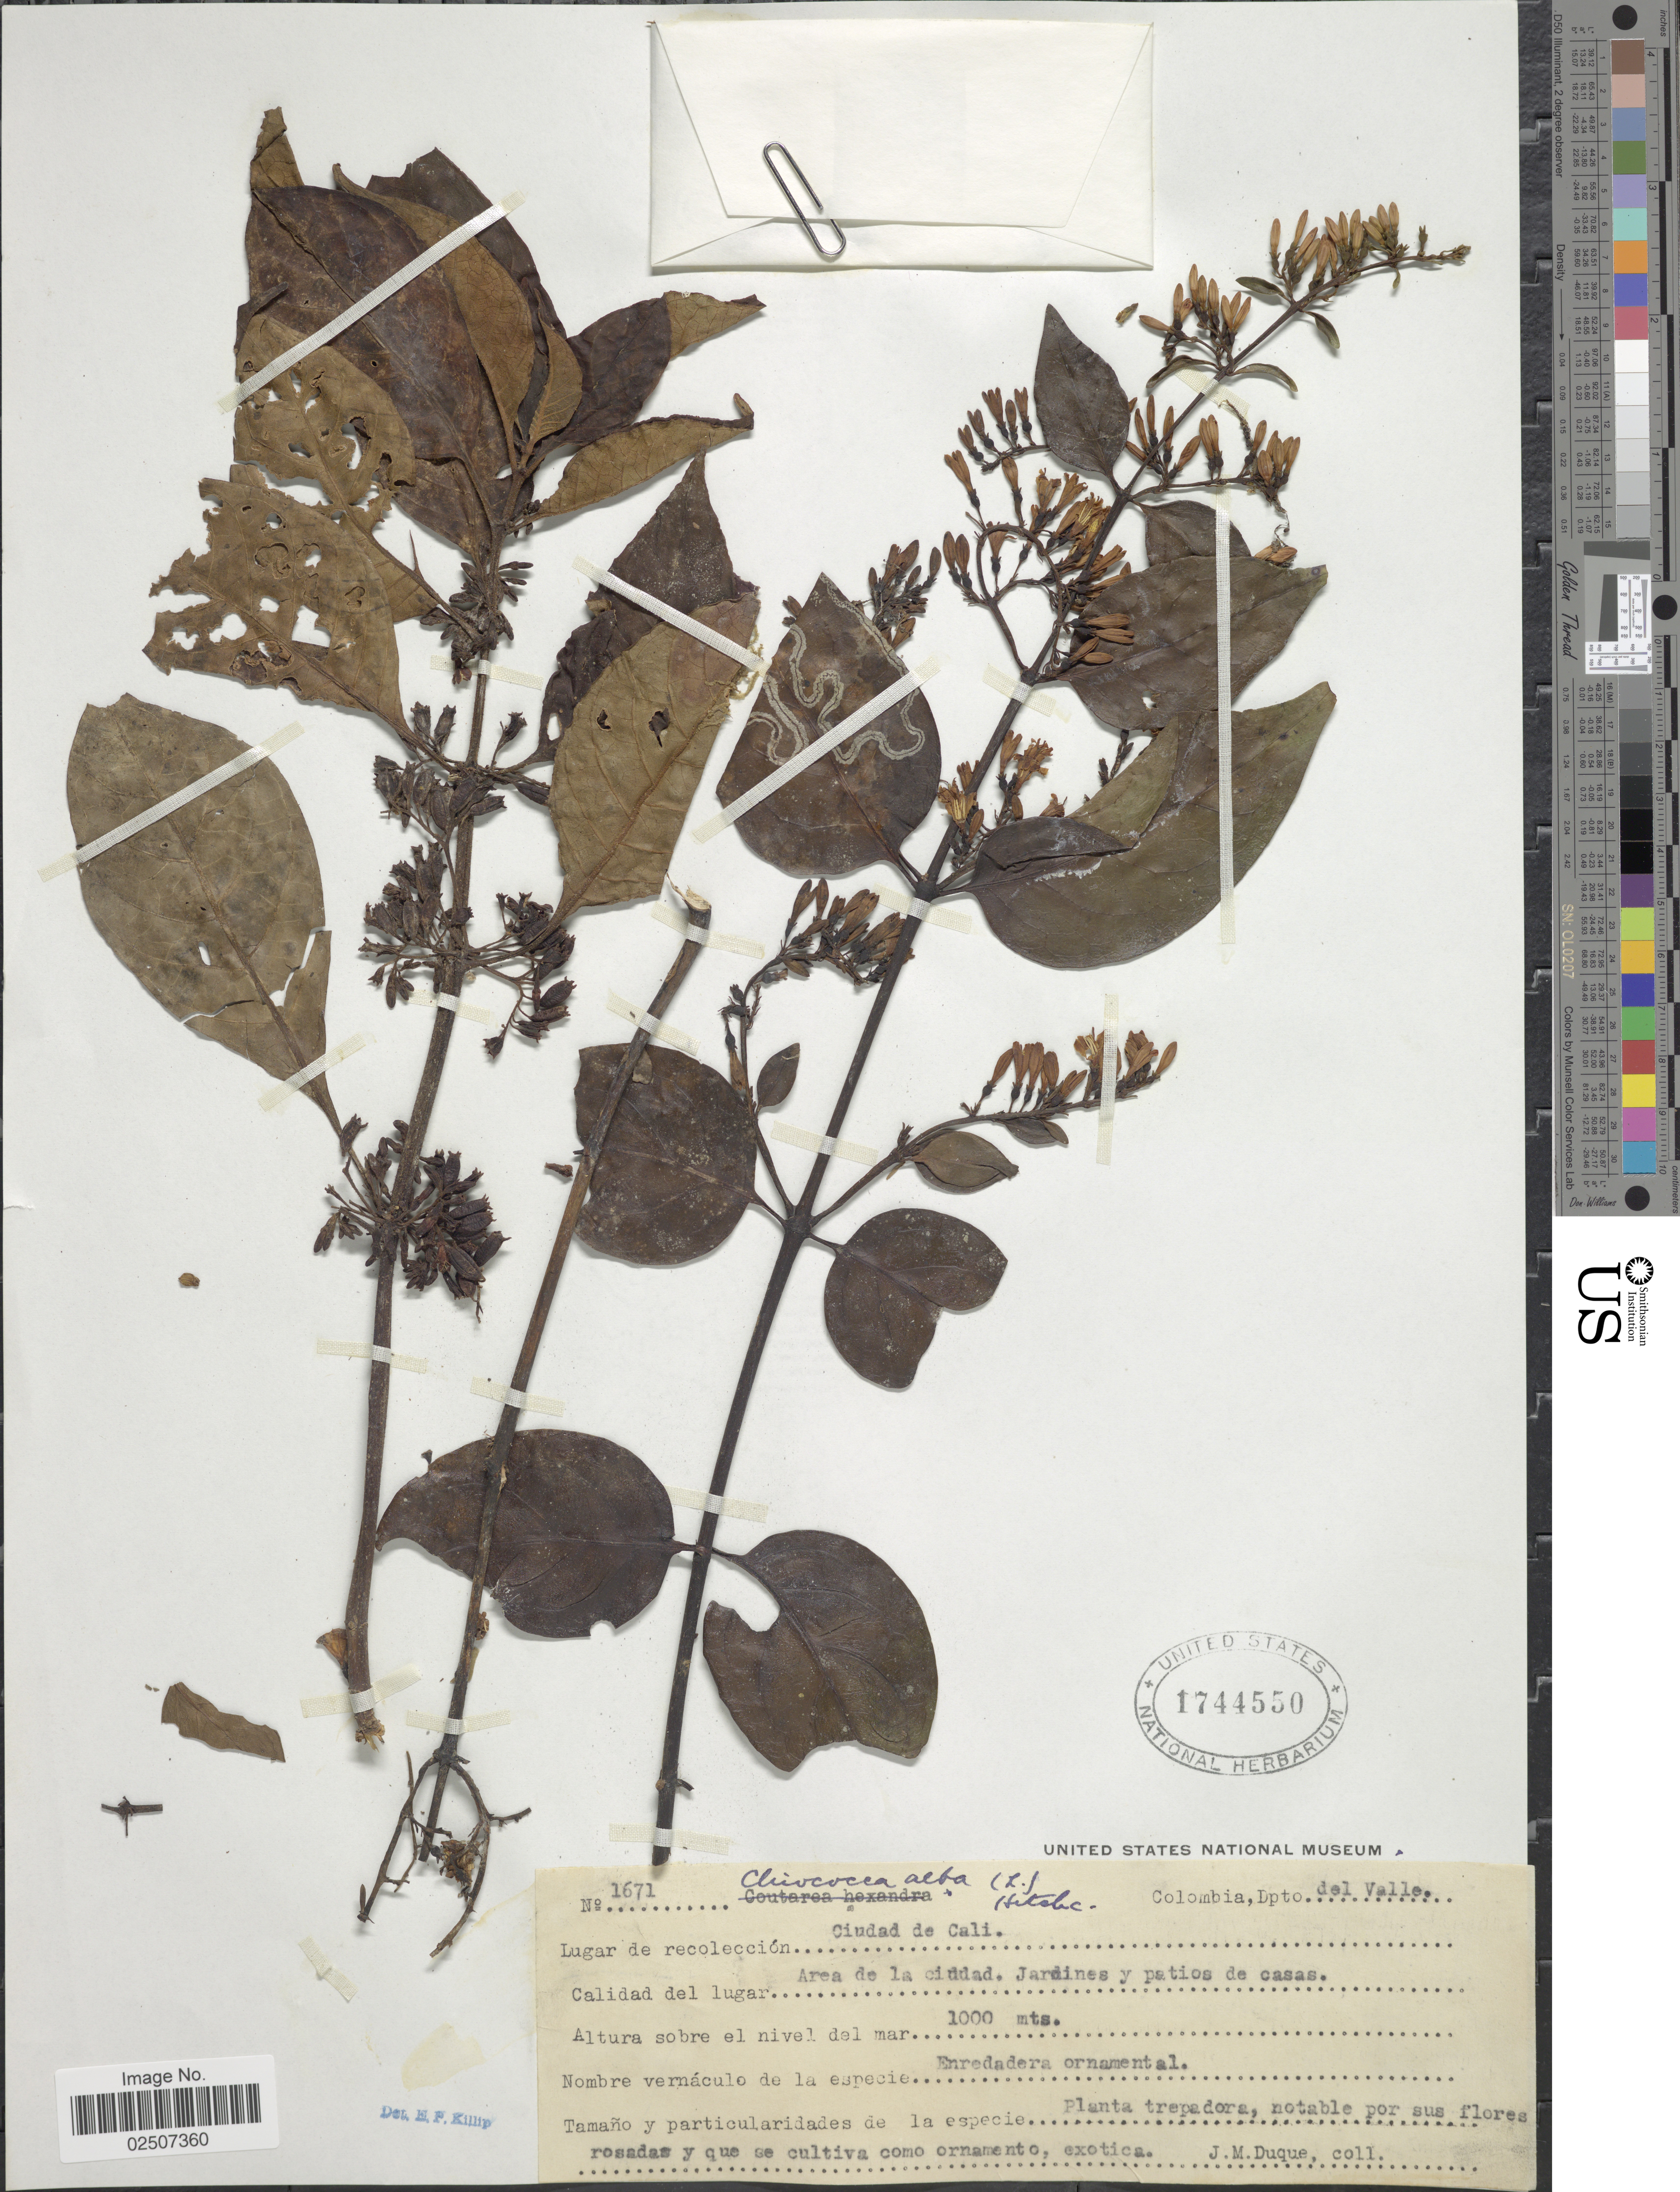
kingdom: Plantae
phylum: Tracheophyta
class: Magnoliopsida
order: Gentianales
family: Rubiaceae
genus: Chiococca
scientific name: Chiococca alba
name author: (L.) Hitchc.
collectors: J. Duque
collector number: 1671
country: Colombia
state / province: Valle del Cauca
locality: Ciudad de Cali. Area de la ciudad. Jardines y patios de casas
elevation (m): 1000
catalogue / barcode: US 1744550